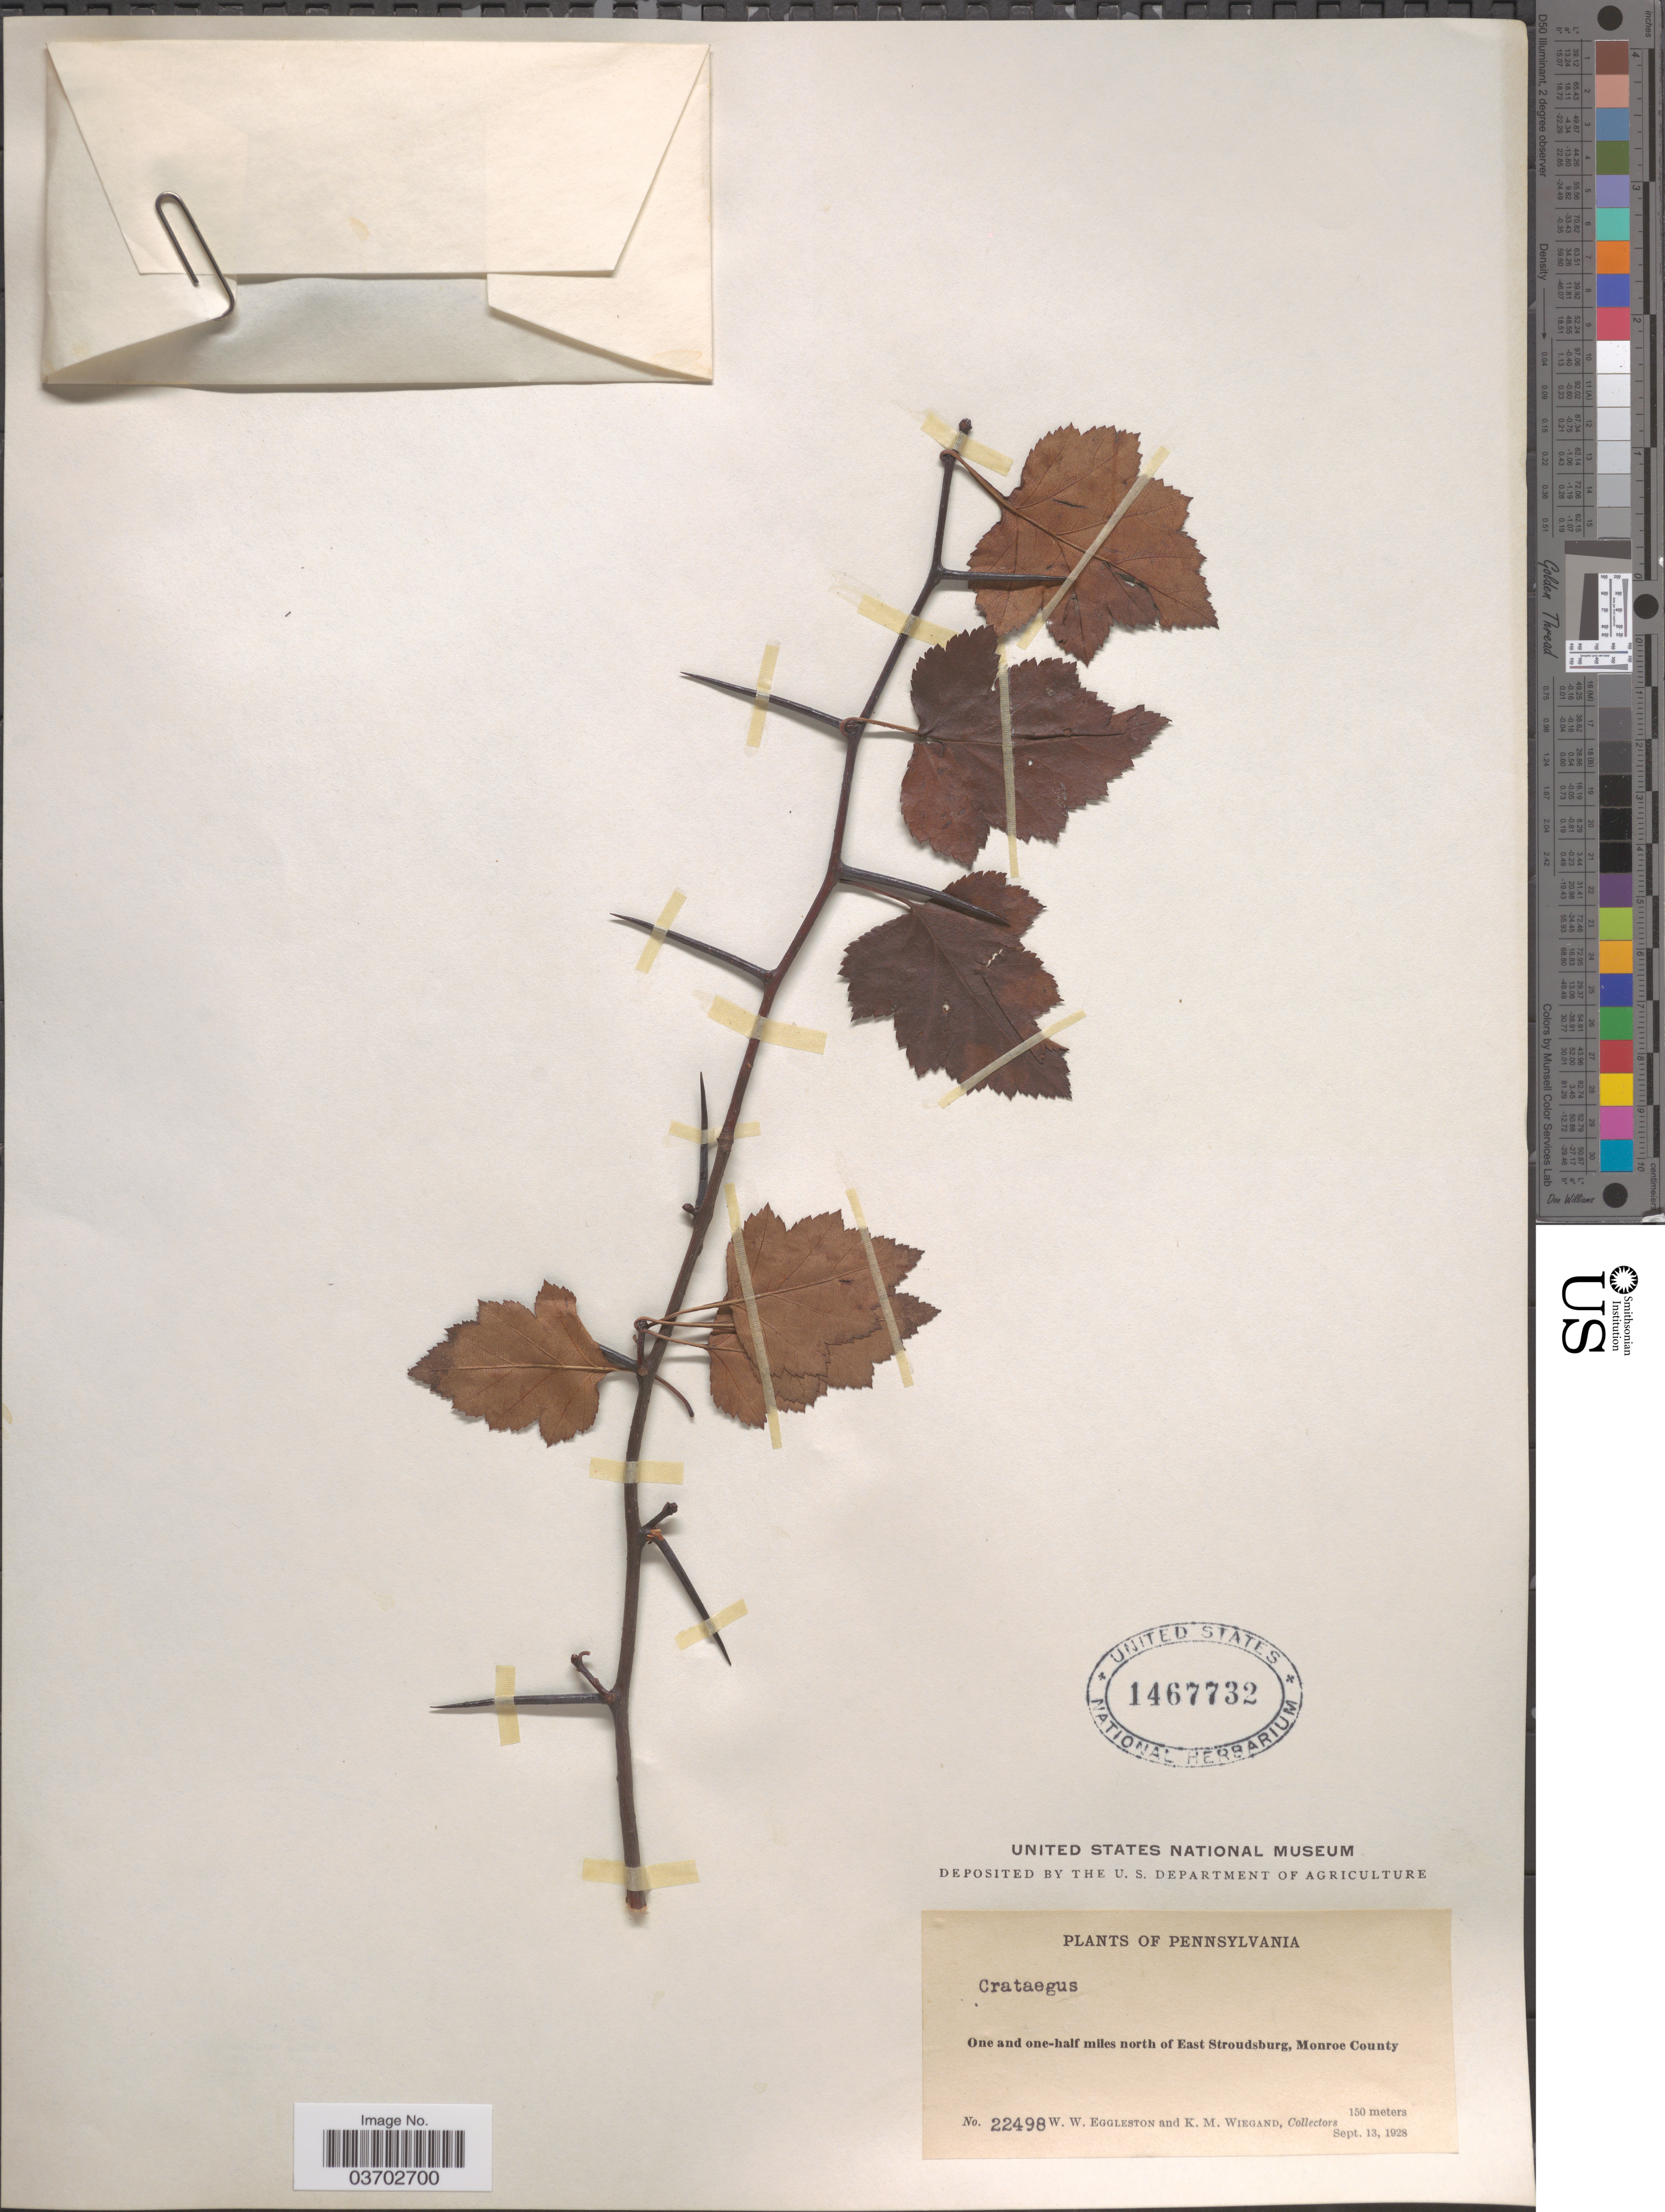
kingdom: Plantae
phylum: Tracheophyta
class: Magnoliopsida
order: Rosales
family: Rosaceae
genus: Crataegus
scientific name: Crataegus sp.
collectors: W. W. Eggleston & K. M. Wiegand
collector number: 22498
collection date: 1928-09-13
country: United States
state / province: Pennsylvania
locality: One and one-half miles north of East Stroudsburg, Monroe County.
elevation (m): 150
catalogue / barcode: US 1467732